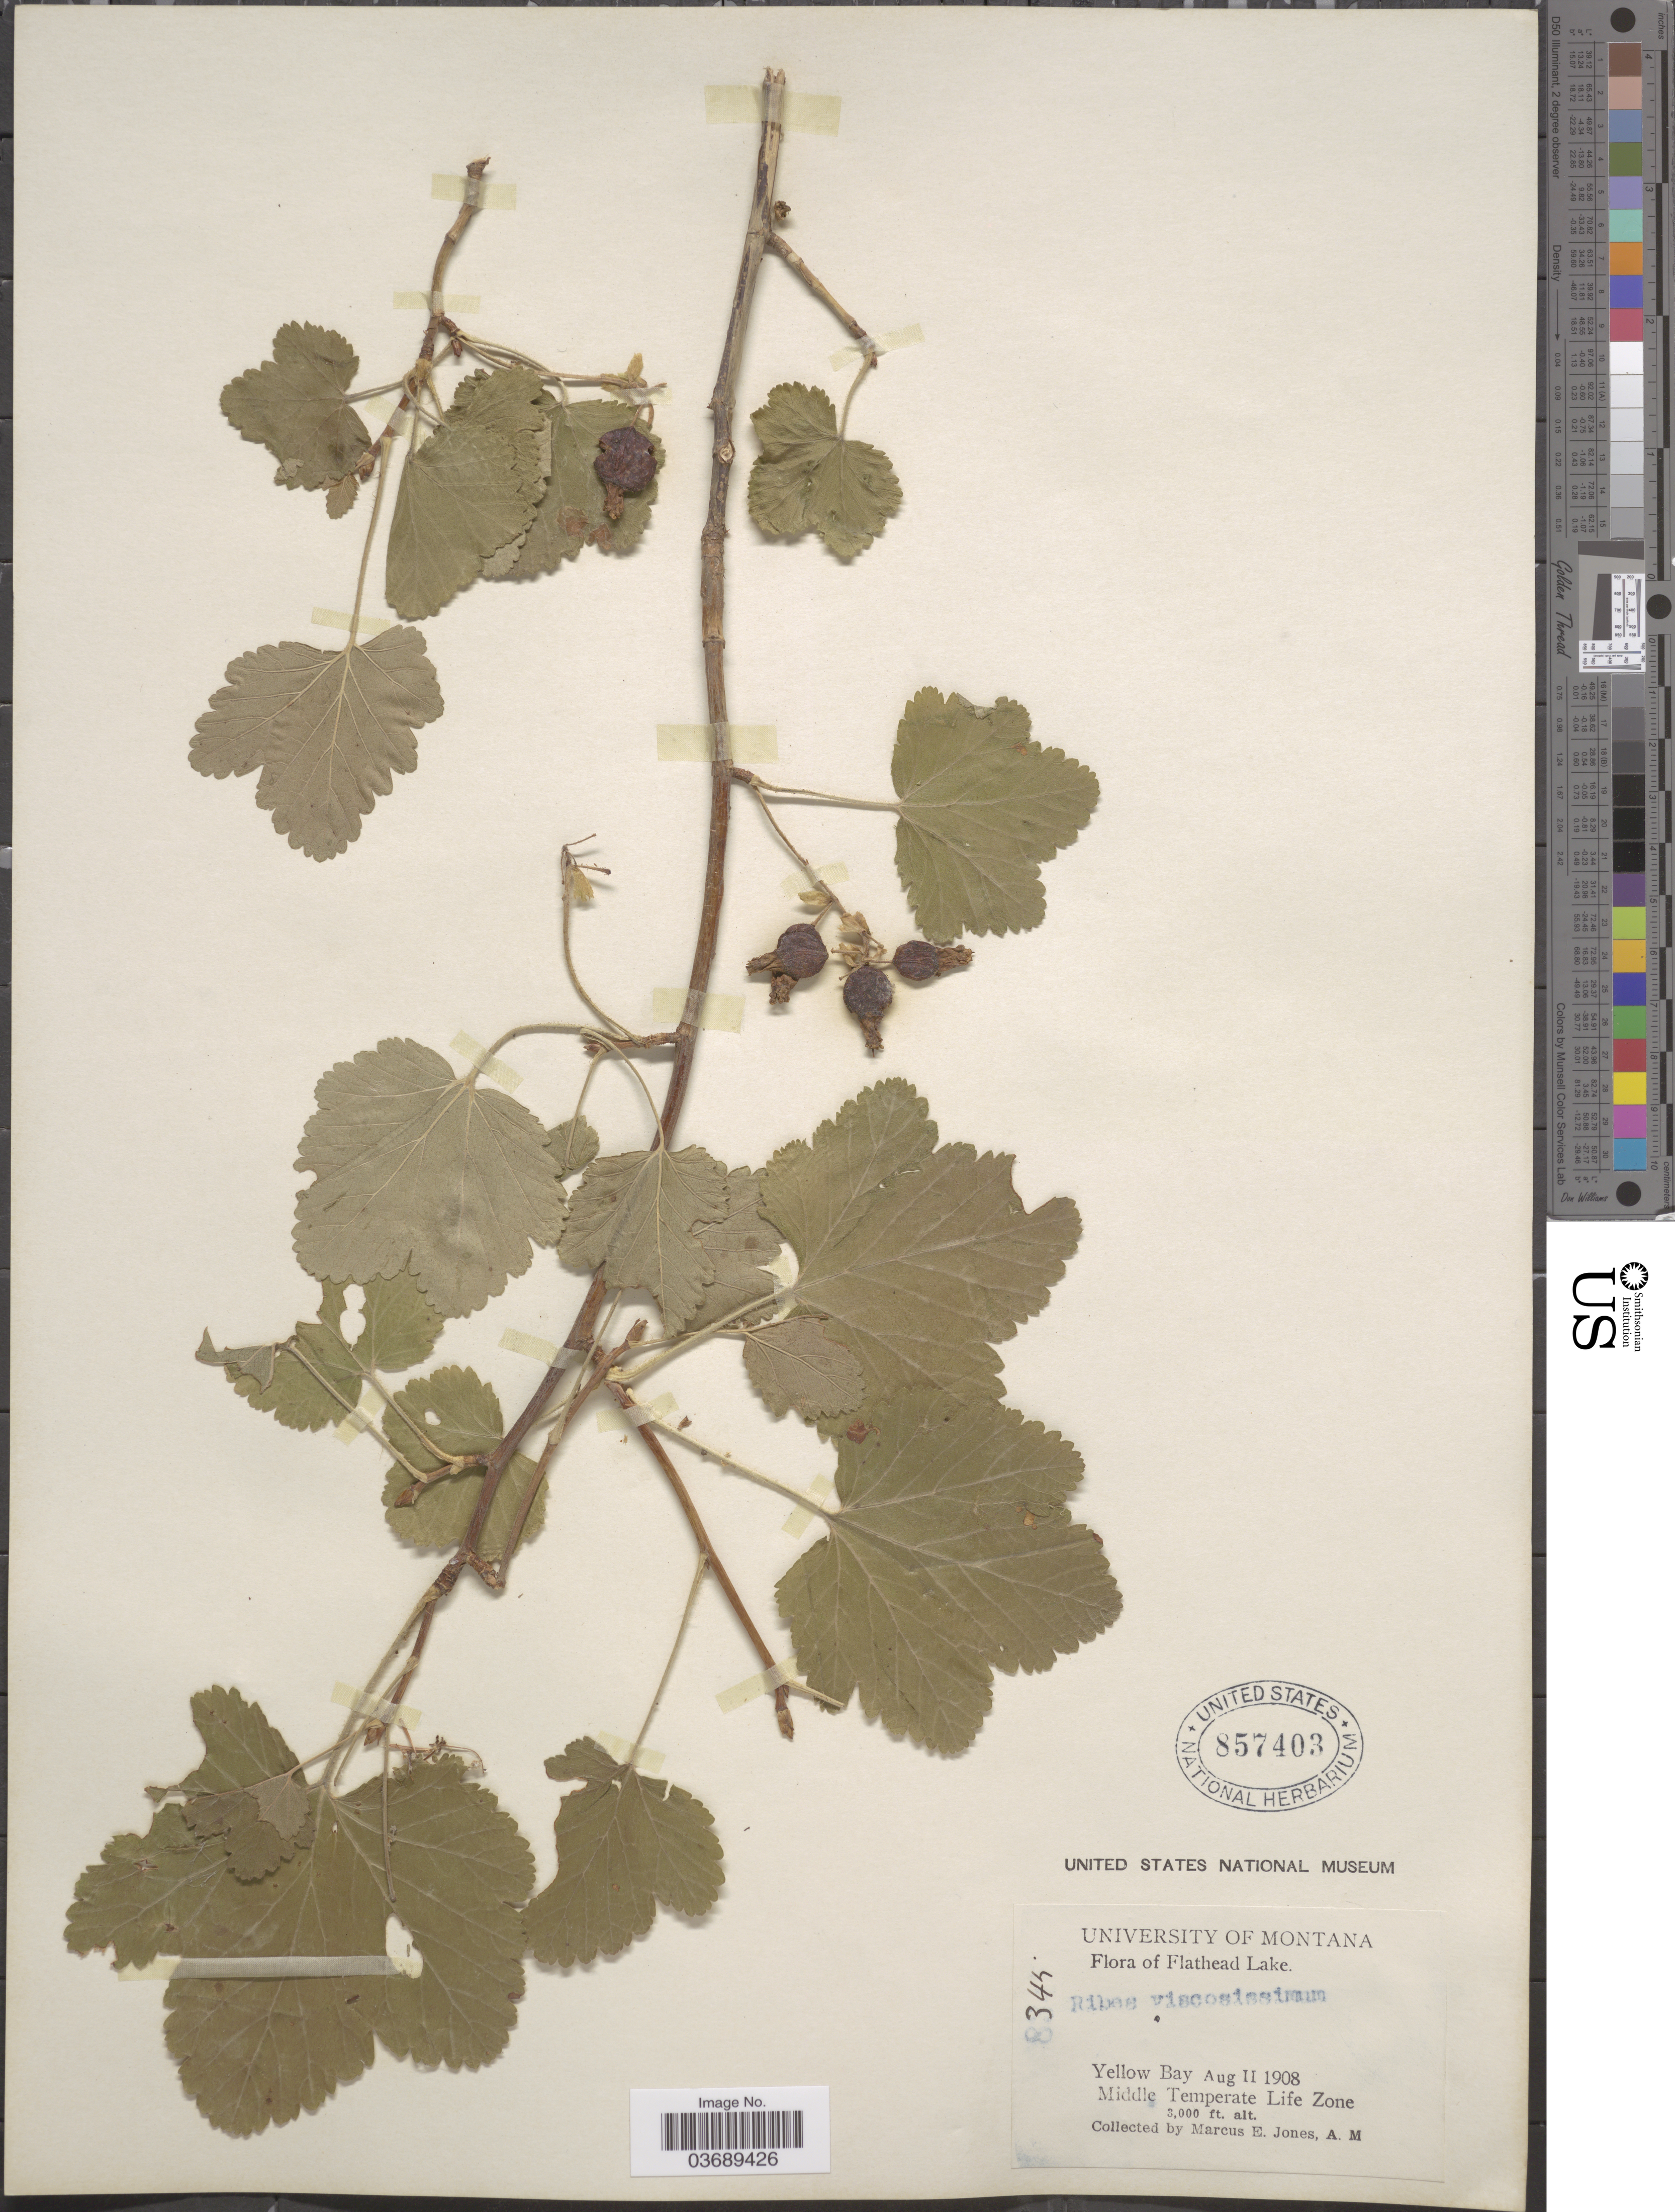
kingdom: Plantae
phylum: Tracheophyta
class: Magnoliopsida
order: Saxifragales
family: Grossulariaceae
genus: Ribes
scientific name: Ribes viscosissimum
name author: Pursh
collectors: M. E. Jones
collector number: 8345*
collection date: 1908-08-11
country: United States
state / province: Montana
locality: Flathead Lake. Yellow Bay. Middle Temperate Life Zone.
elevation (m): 914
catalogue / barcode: US 857403